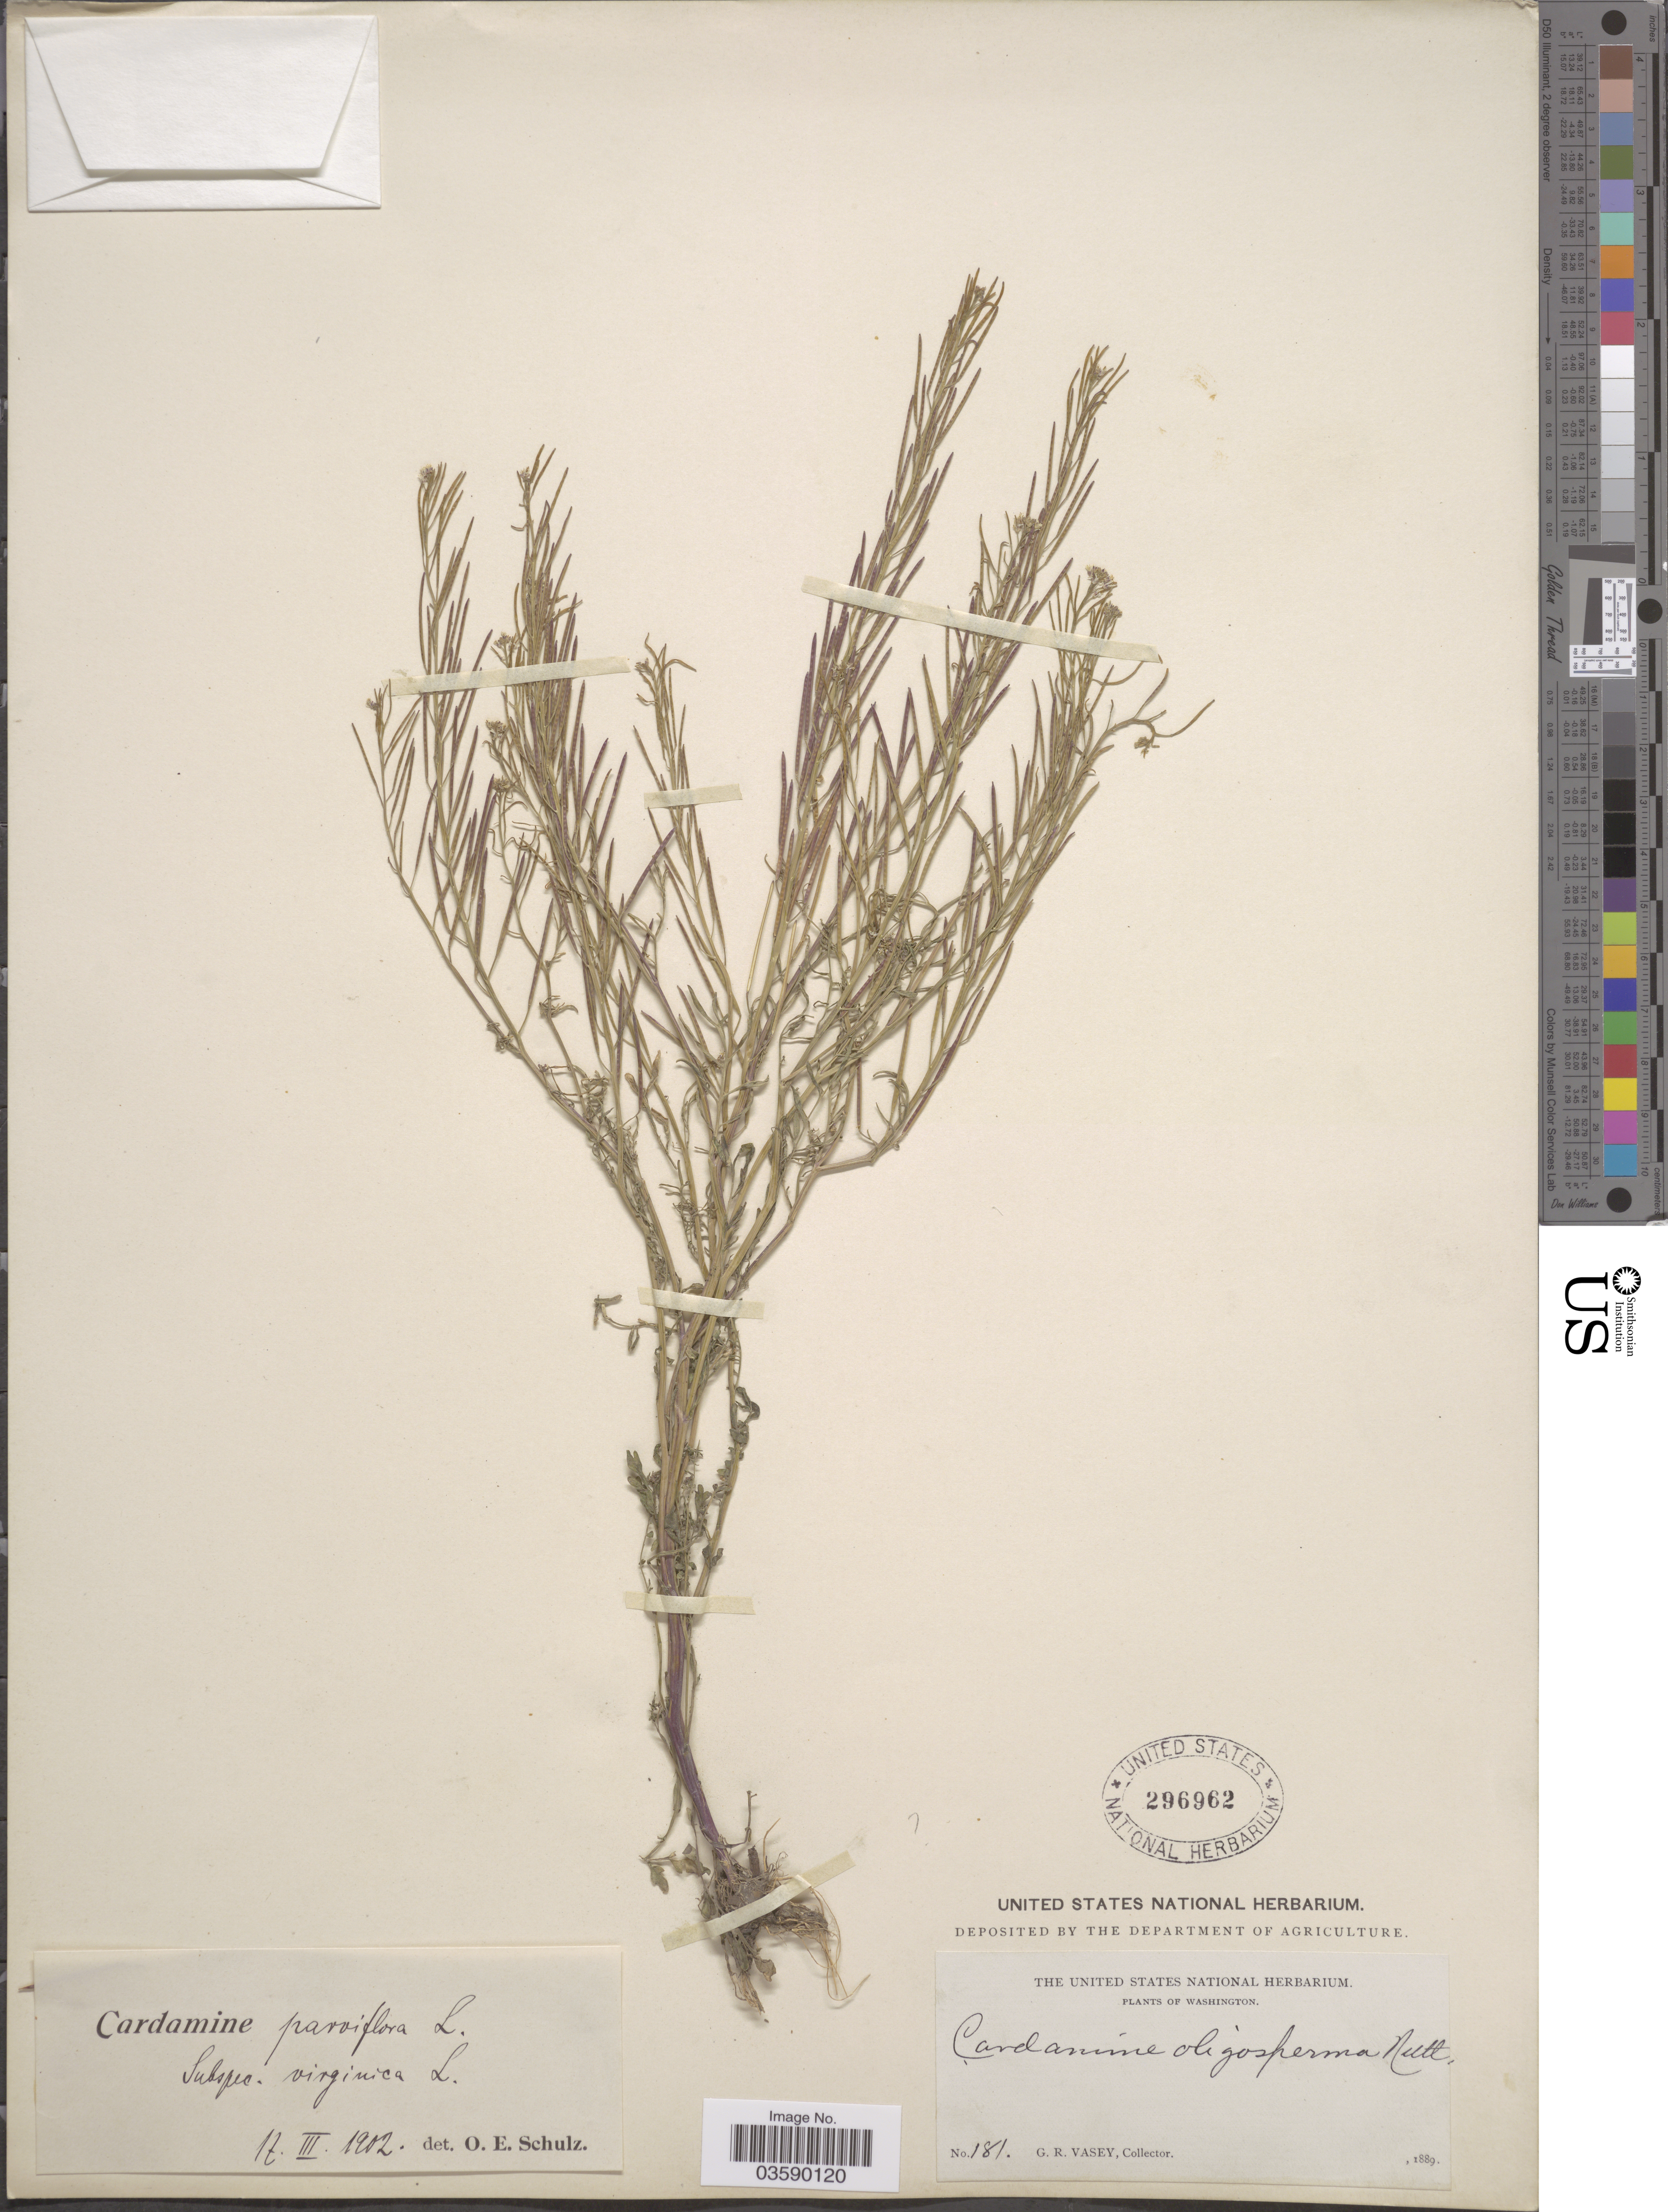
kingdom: Plantae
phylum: Tracheophyta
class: Magnoliopsida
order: Brassicales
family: Brassicaceae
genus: Cardamine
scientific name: Cardamine sp.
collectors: G. R. Vasey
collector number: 181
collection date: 1889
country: United States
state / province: Washington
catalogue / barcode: US 296962